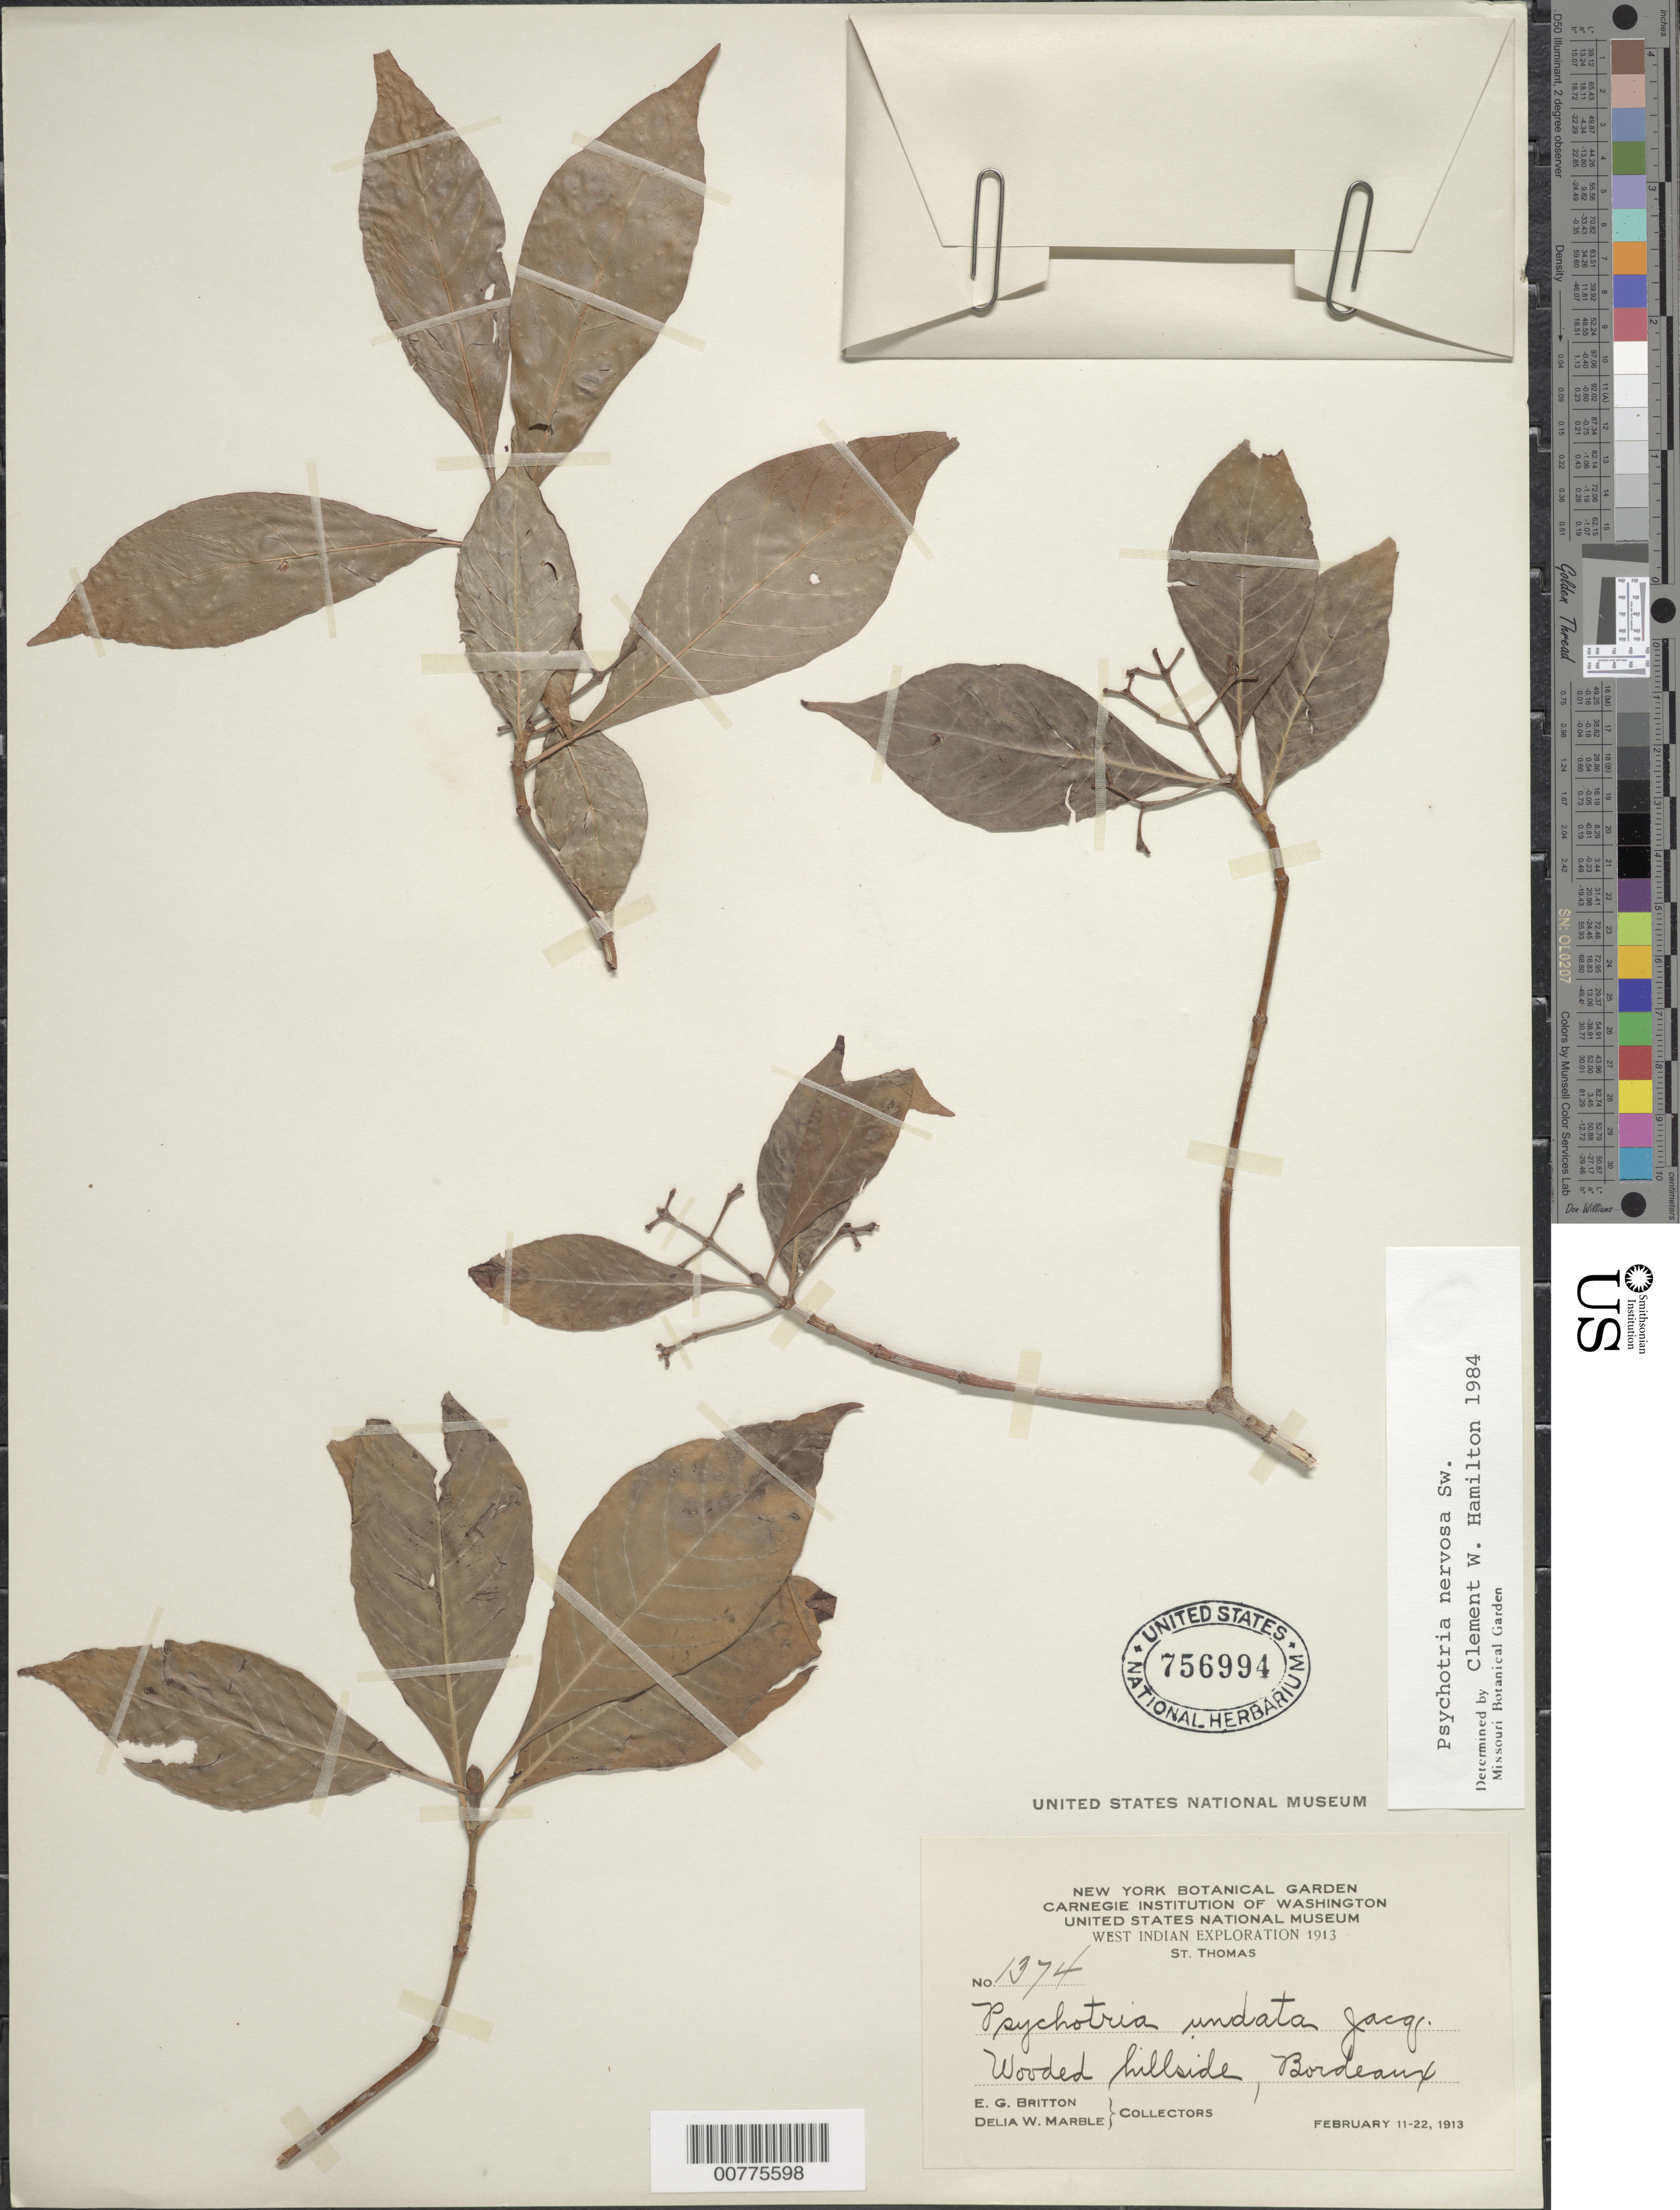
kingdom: Plantae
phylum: Tracheophyta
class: Magnoliopsida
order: Gentianales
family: Rubiaceae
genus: Psychotria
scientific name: Psychotria nervosa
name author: Sw.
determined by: Hamilton, C. W.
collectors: E. G. Britton & D. W. Marble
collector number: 1374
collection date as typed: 11 Feb 1913 to 22 Feb 1913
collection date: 1913-02-11/1913-02-22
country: U.S. Virgin Islands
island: St. Thomas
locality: Wooded hillside, Bordeaux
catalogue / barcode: US 756994